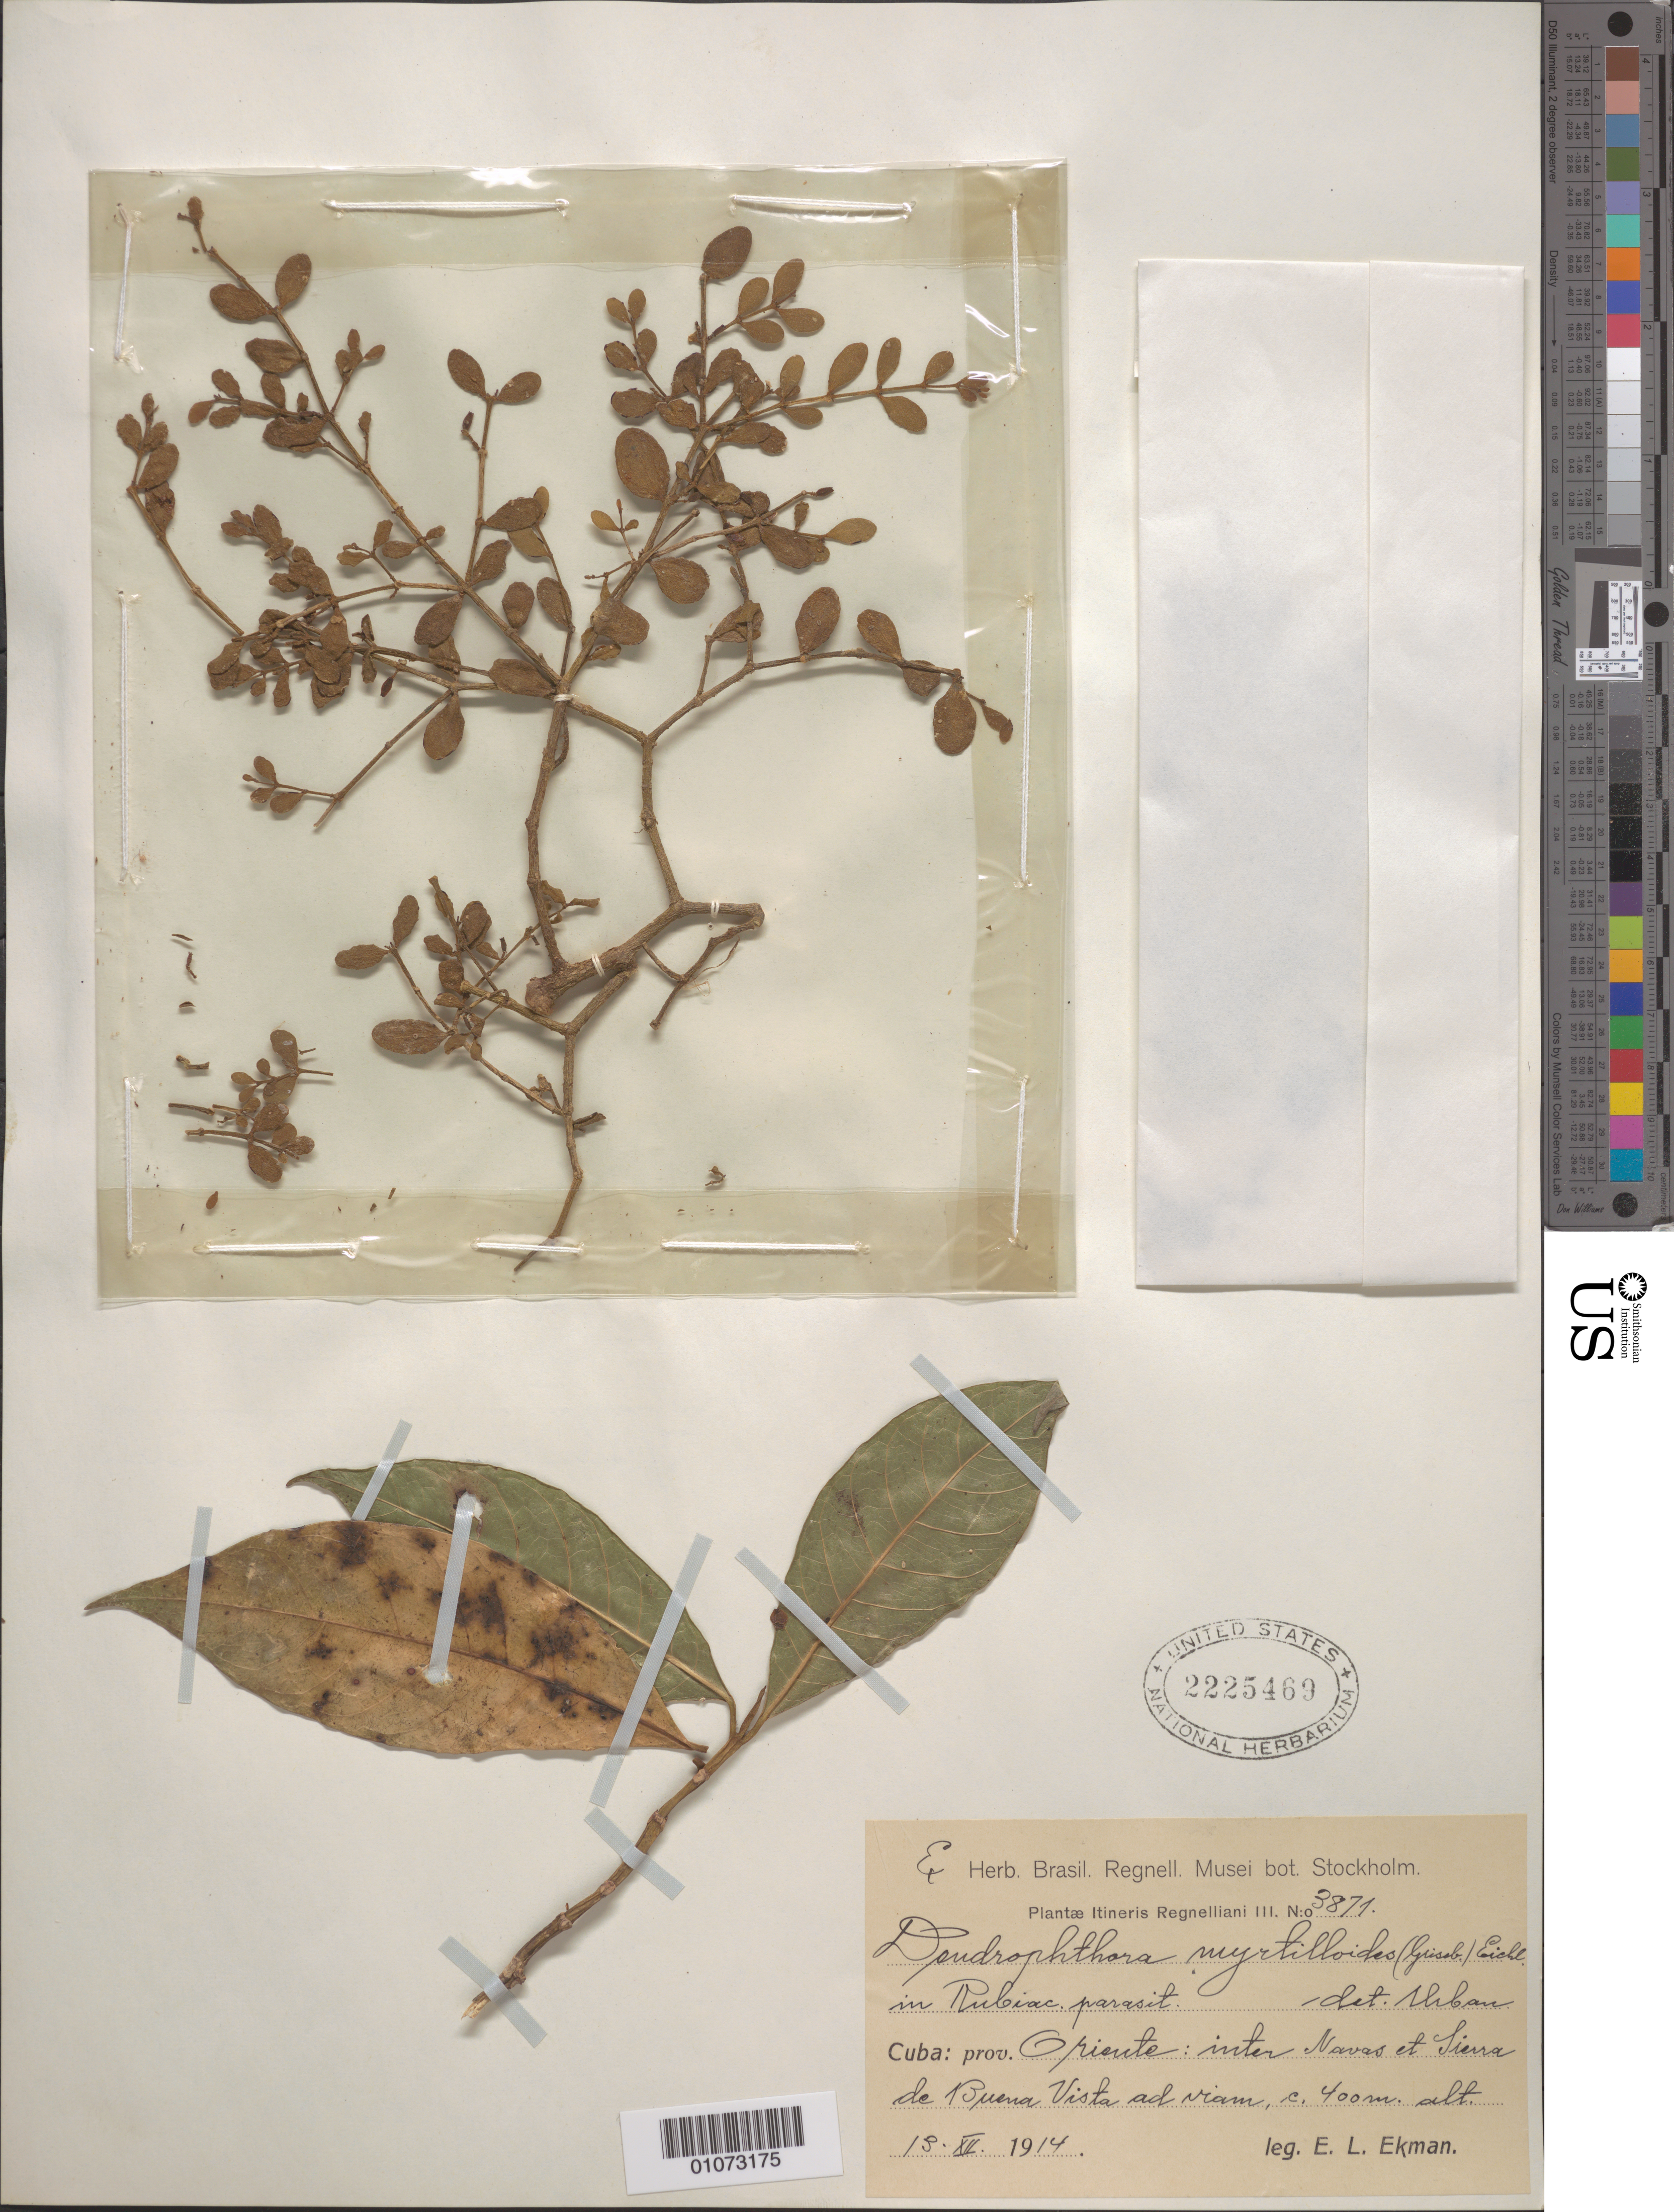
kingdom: Plantae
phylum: Tracheophyta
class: Magnoliopsida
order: Santalales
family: Viscaceae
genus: Dendrophthora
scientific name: Dendrophthora myrtilloides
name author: Eichler in Mart.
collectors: E. L. Ekman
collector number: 3871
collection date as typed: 13 Dec 1914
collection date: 1914-12-13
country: Cuba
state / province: Oriente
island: Cuba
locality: Inter Navas et Sierra de Buena Vist and Viam,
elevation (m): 400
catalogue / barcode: US 2225469